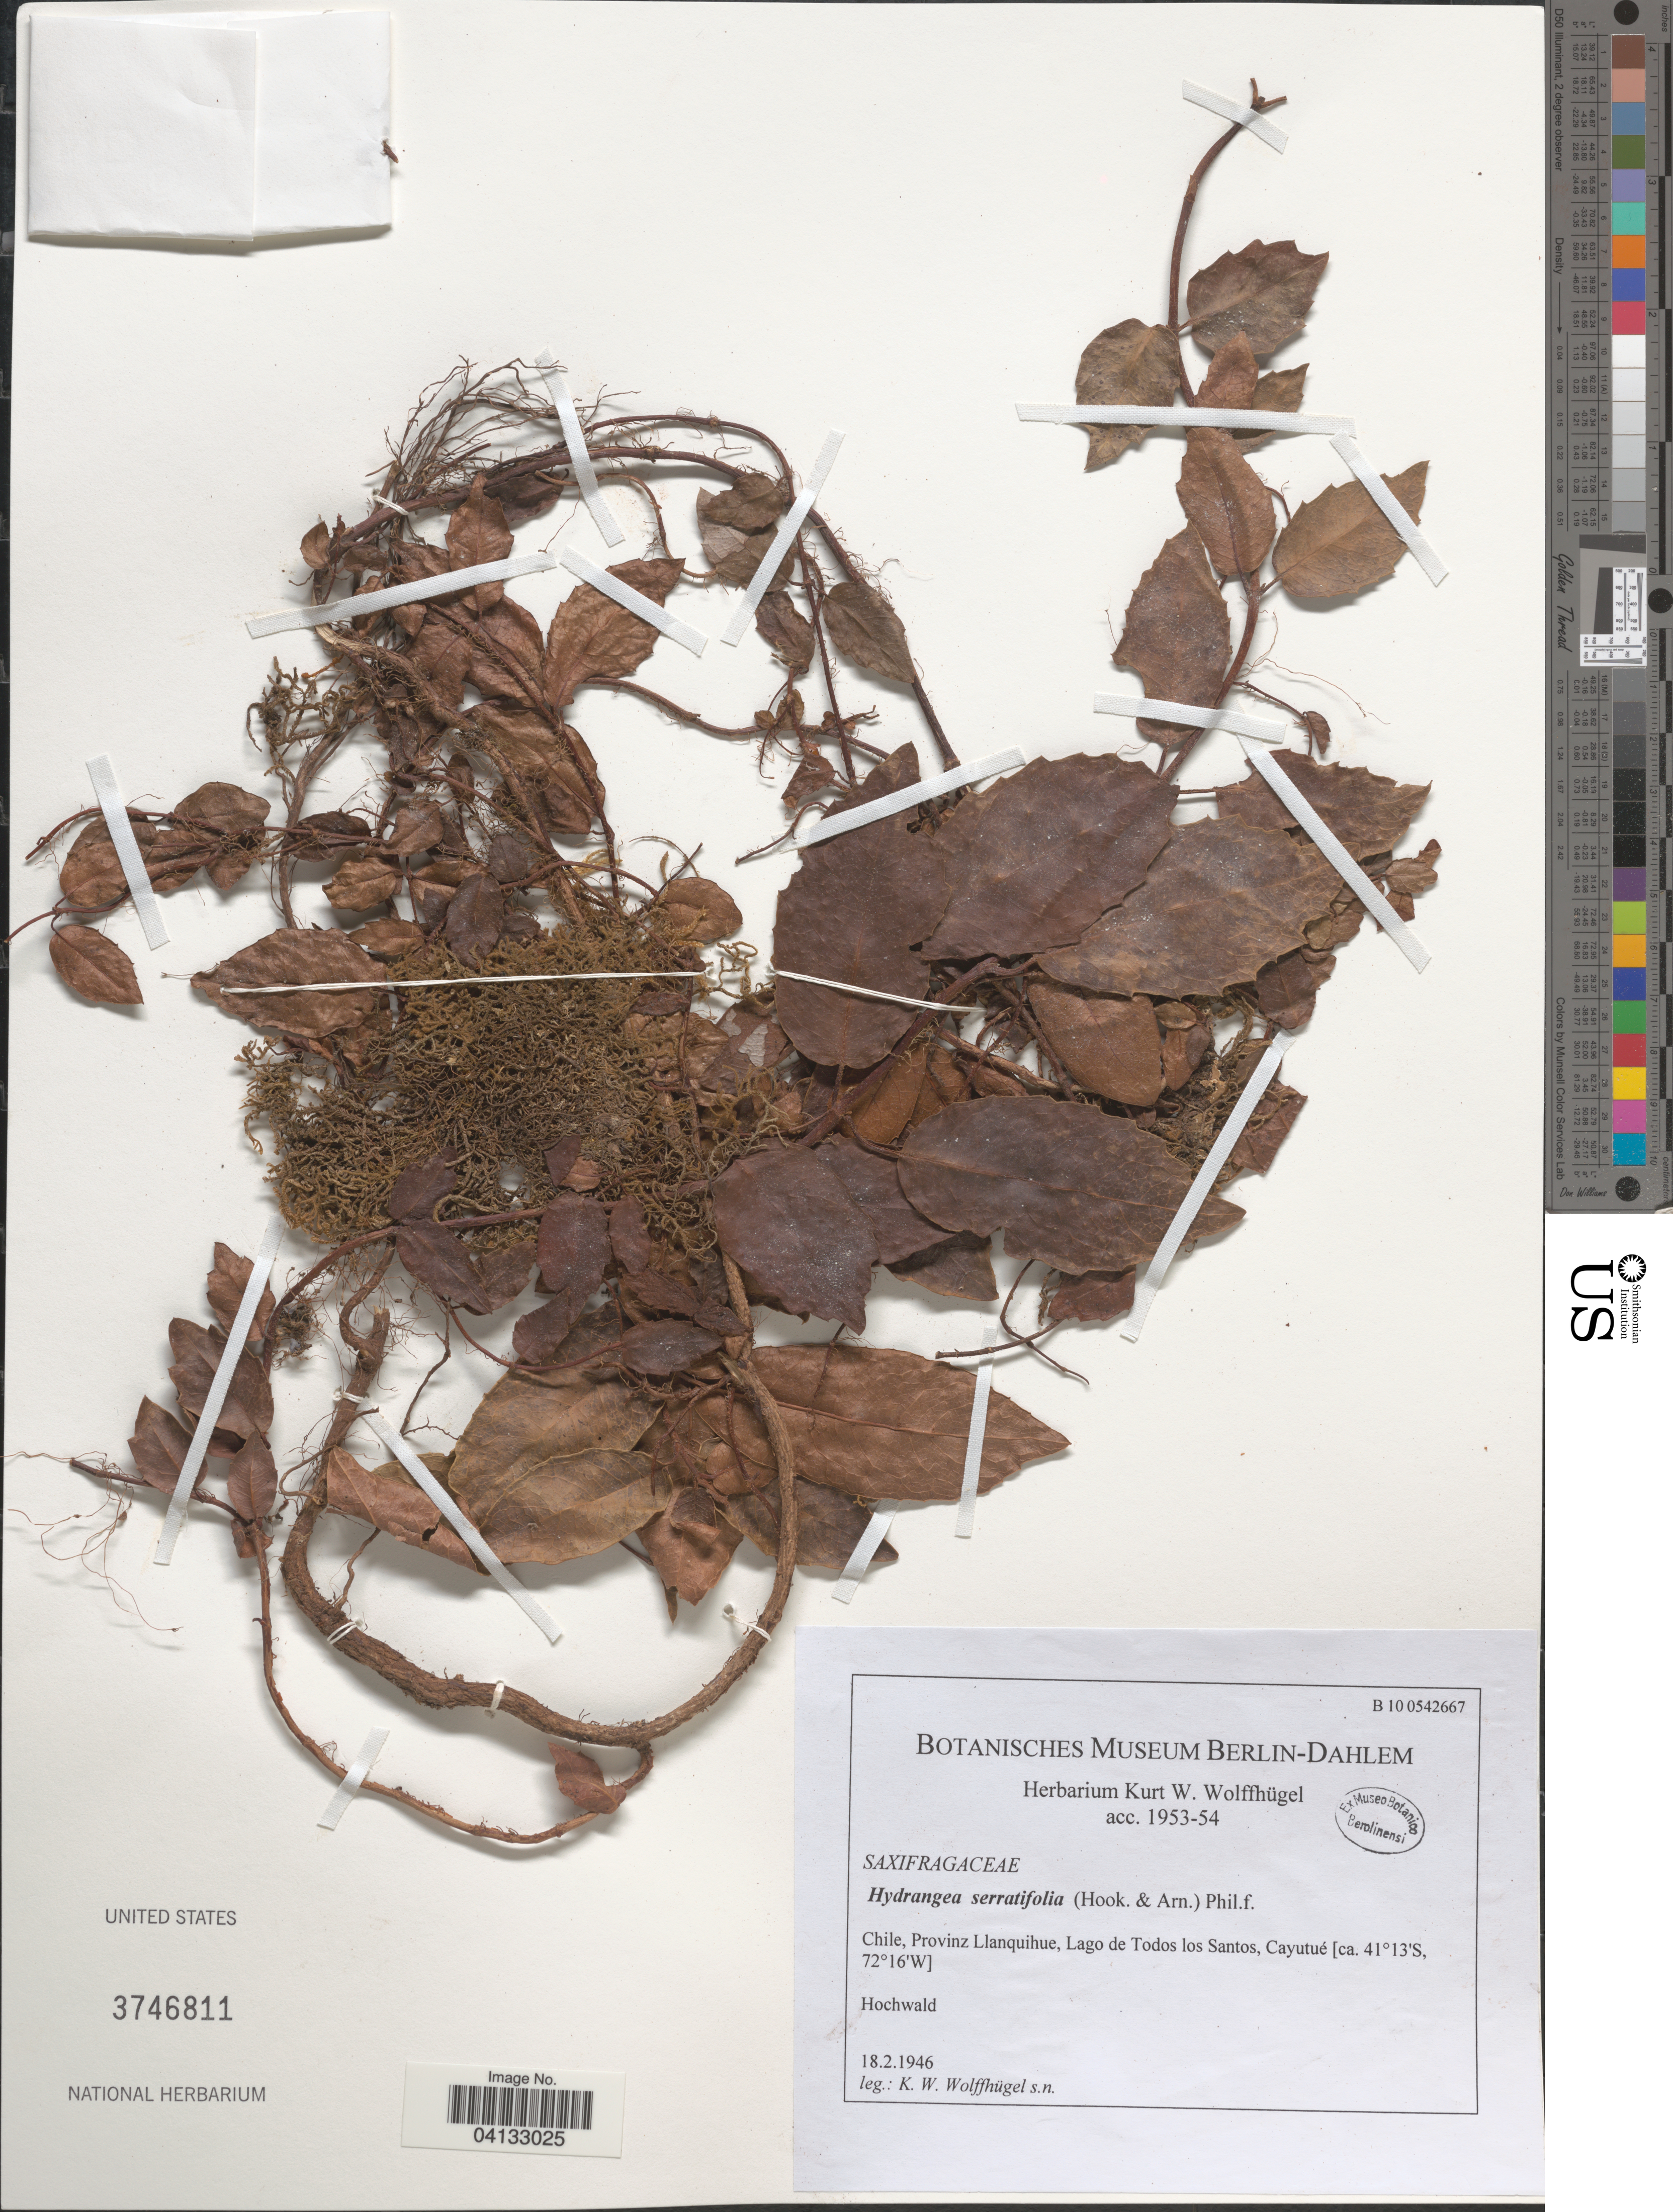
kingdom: Plantae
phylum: Tracheophyta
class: Magnoliopsida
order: Cornales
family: Hydrangeaceae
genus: Hydrangea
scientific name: Hydrangea serratifolia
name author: (Hook. & Arn.) F. Phil.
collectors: K. Wolffhugel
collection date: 1946-02-18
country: Chile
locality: Provinz Llanquihue, Lago de Todos los Santos, Cayutué.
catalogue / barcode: US 3746811